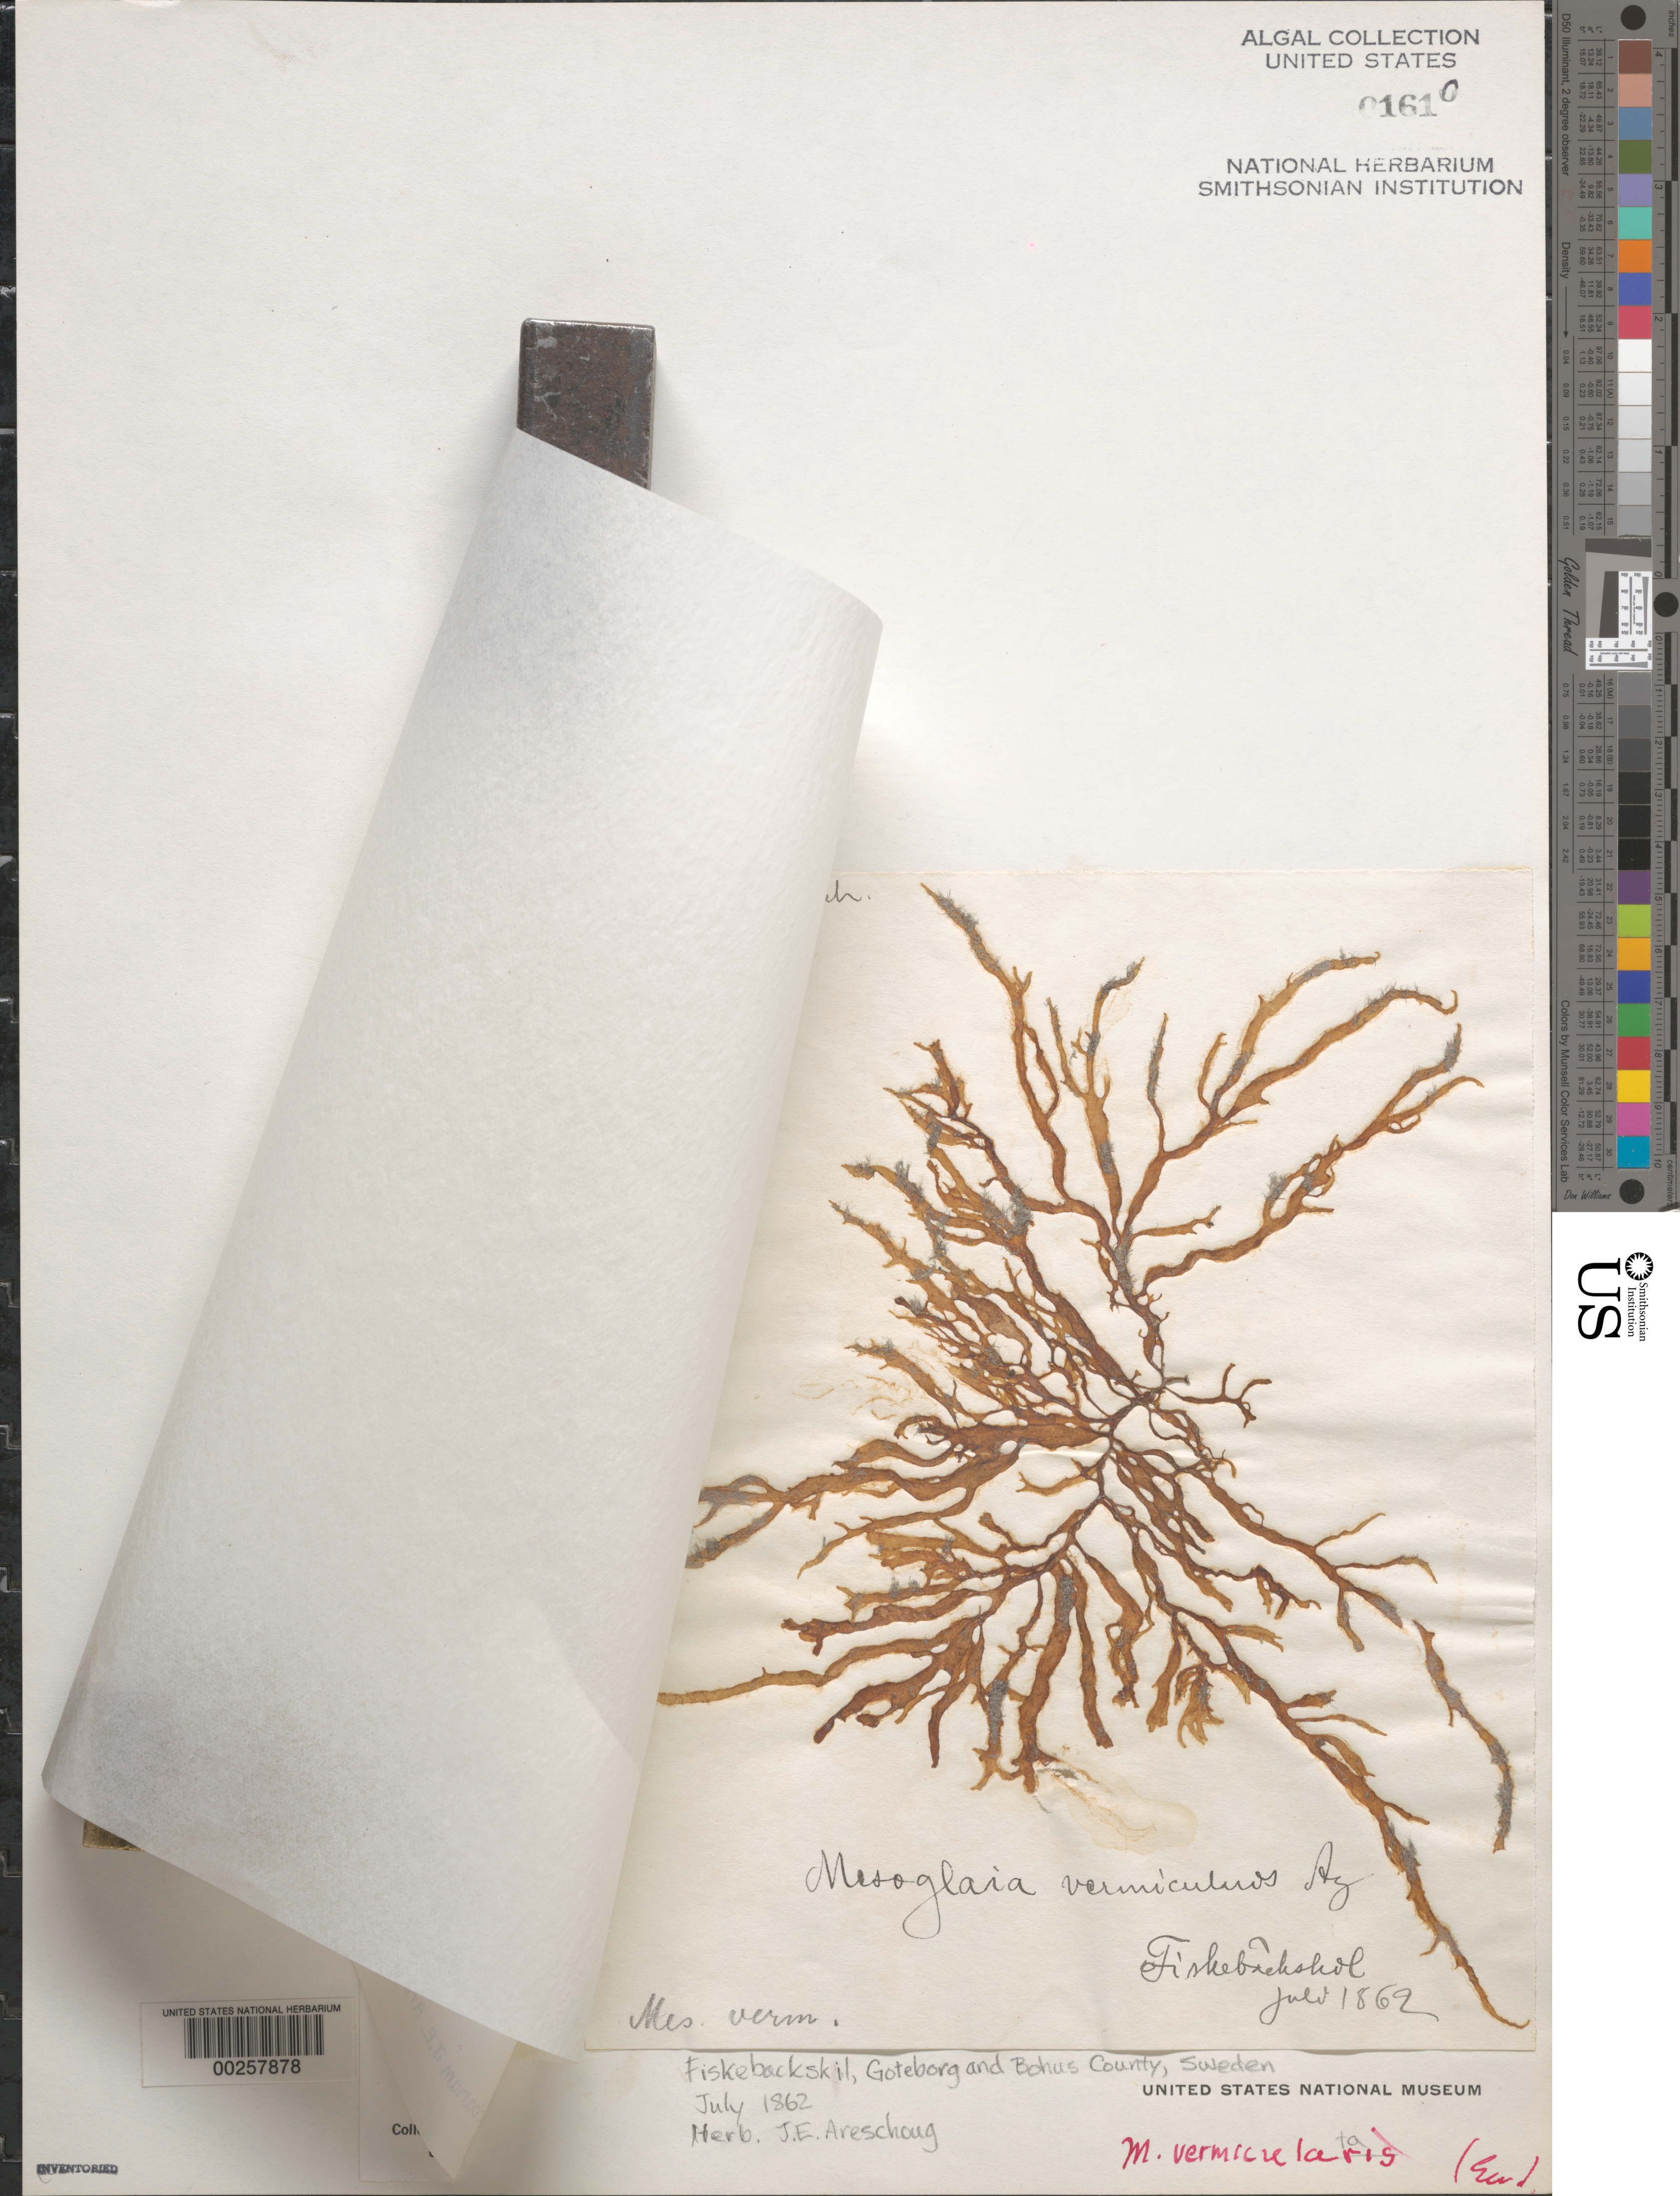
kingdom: Chromista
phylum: Ochrophyta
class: Phaeophyceae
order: Ectocarpales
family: Chordariaceae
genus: Mesogloia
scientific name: Mesogloia vermiculata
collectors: J. Areschoug (herbarium)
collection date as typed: Jul 1862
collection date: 1862-07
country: Sweden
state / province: Västra Götaland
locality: Fiskebackskil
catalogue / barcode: US 1610